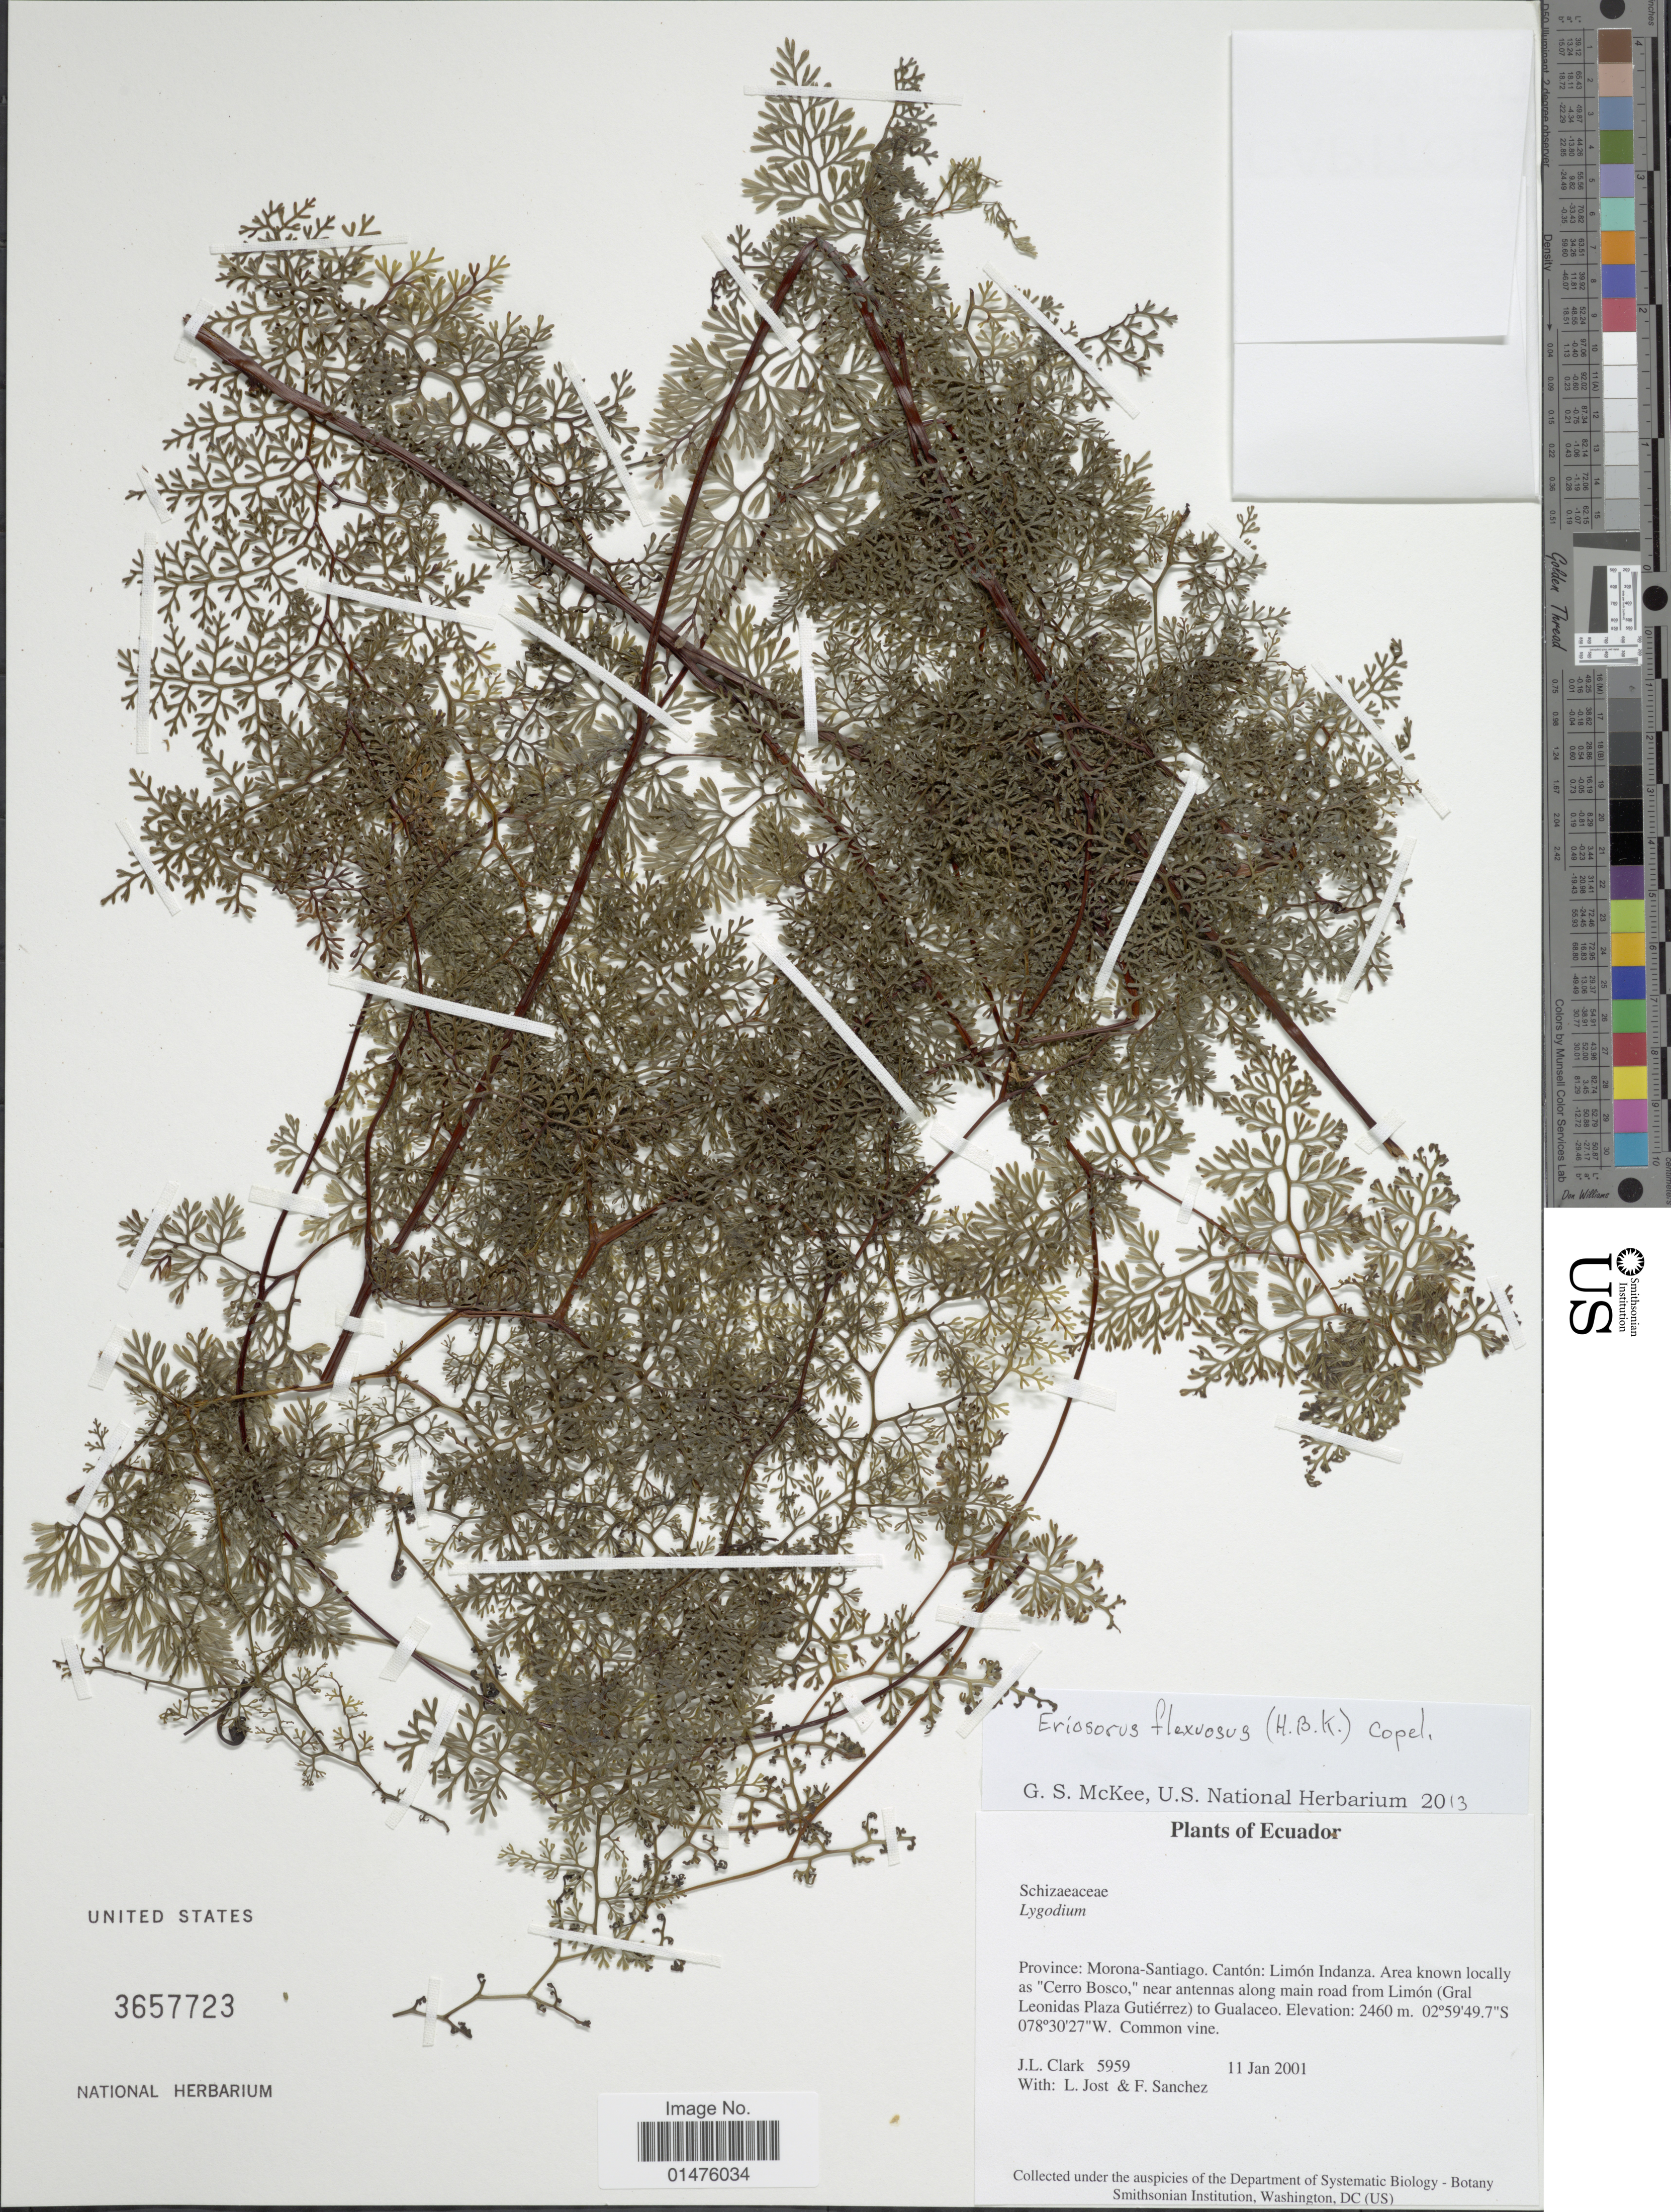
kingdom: Plantae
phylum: Tracheophyta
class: Polypodiopsida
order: Polypodiales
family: Pteridaceae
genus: Jamesonia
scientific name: Jamesonia flexuosa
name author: (Humb. & Bonpl.) Christenh.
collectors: J. L. Clark, L. Jost & F. Sanchez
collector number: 5959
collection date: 2001-01-11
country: Ecuador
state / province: Morona-Santiago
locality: Cantón: Limón Indanza. Area known locally as 'Cerro Bosco,' near antennas along main road from Limón (Gral Leonidas Plaza Guitiérrez to Gualaceo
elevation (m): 2460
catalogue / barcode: US 3657723